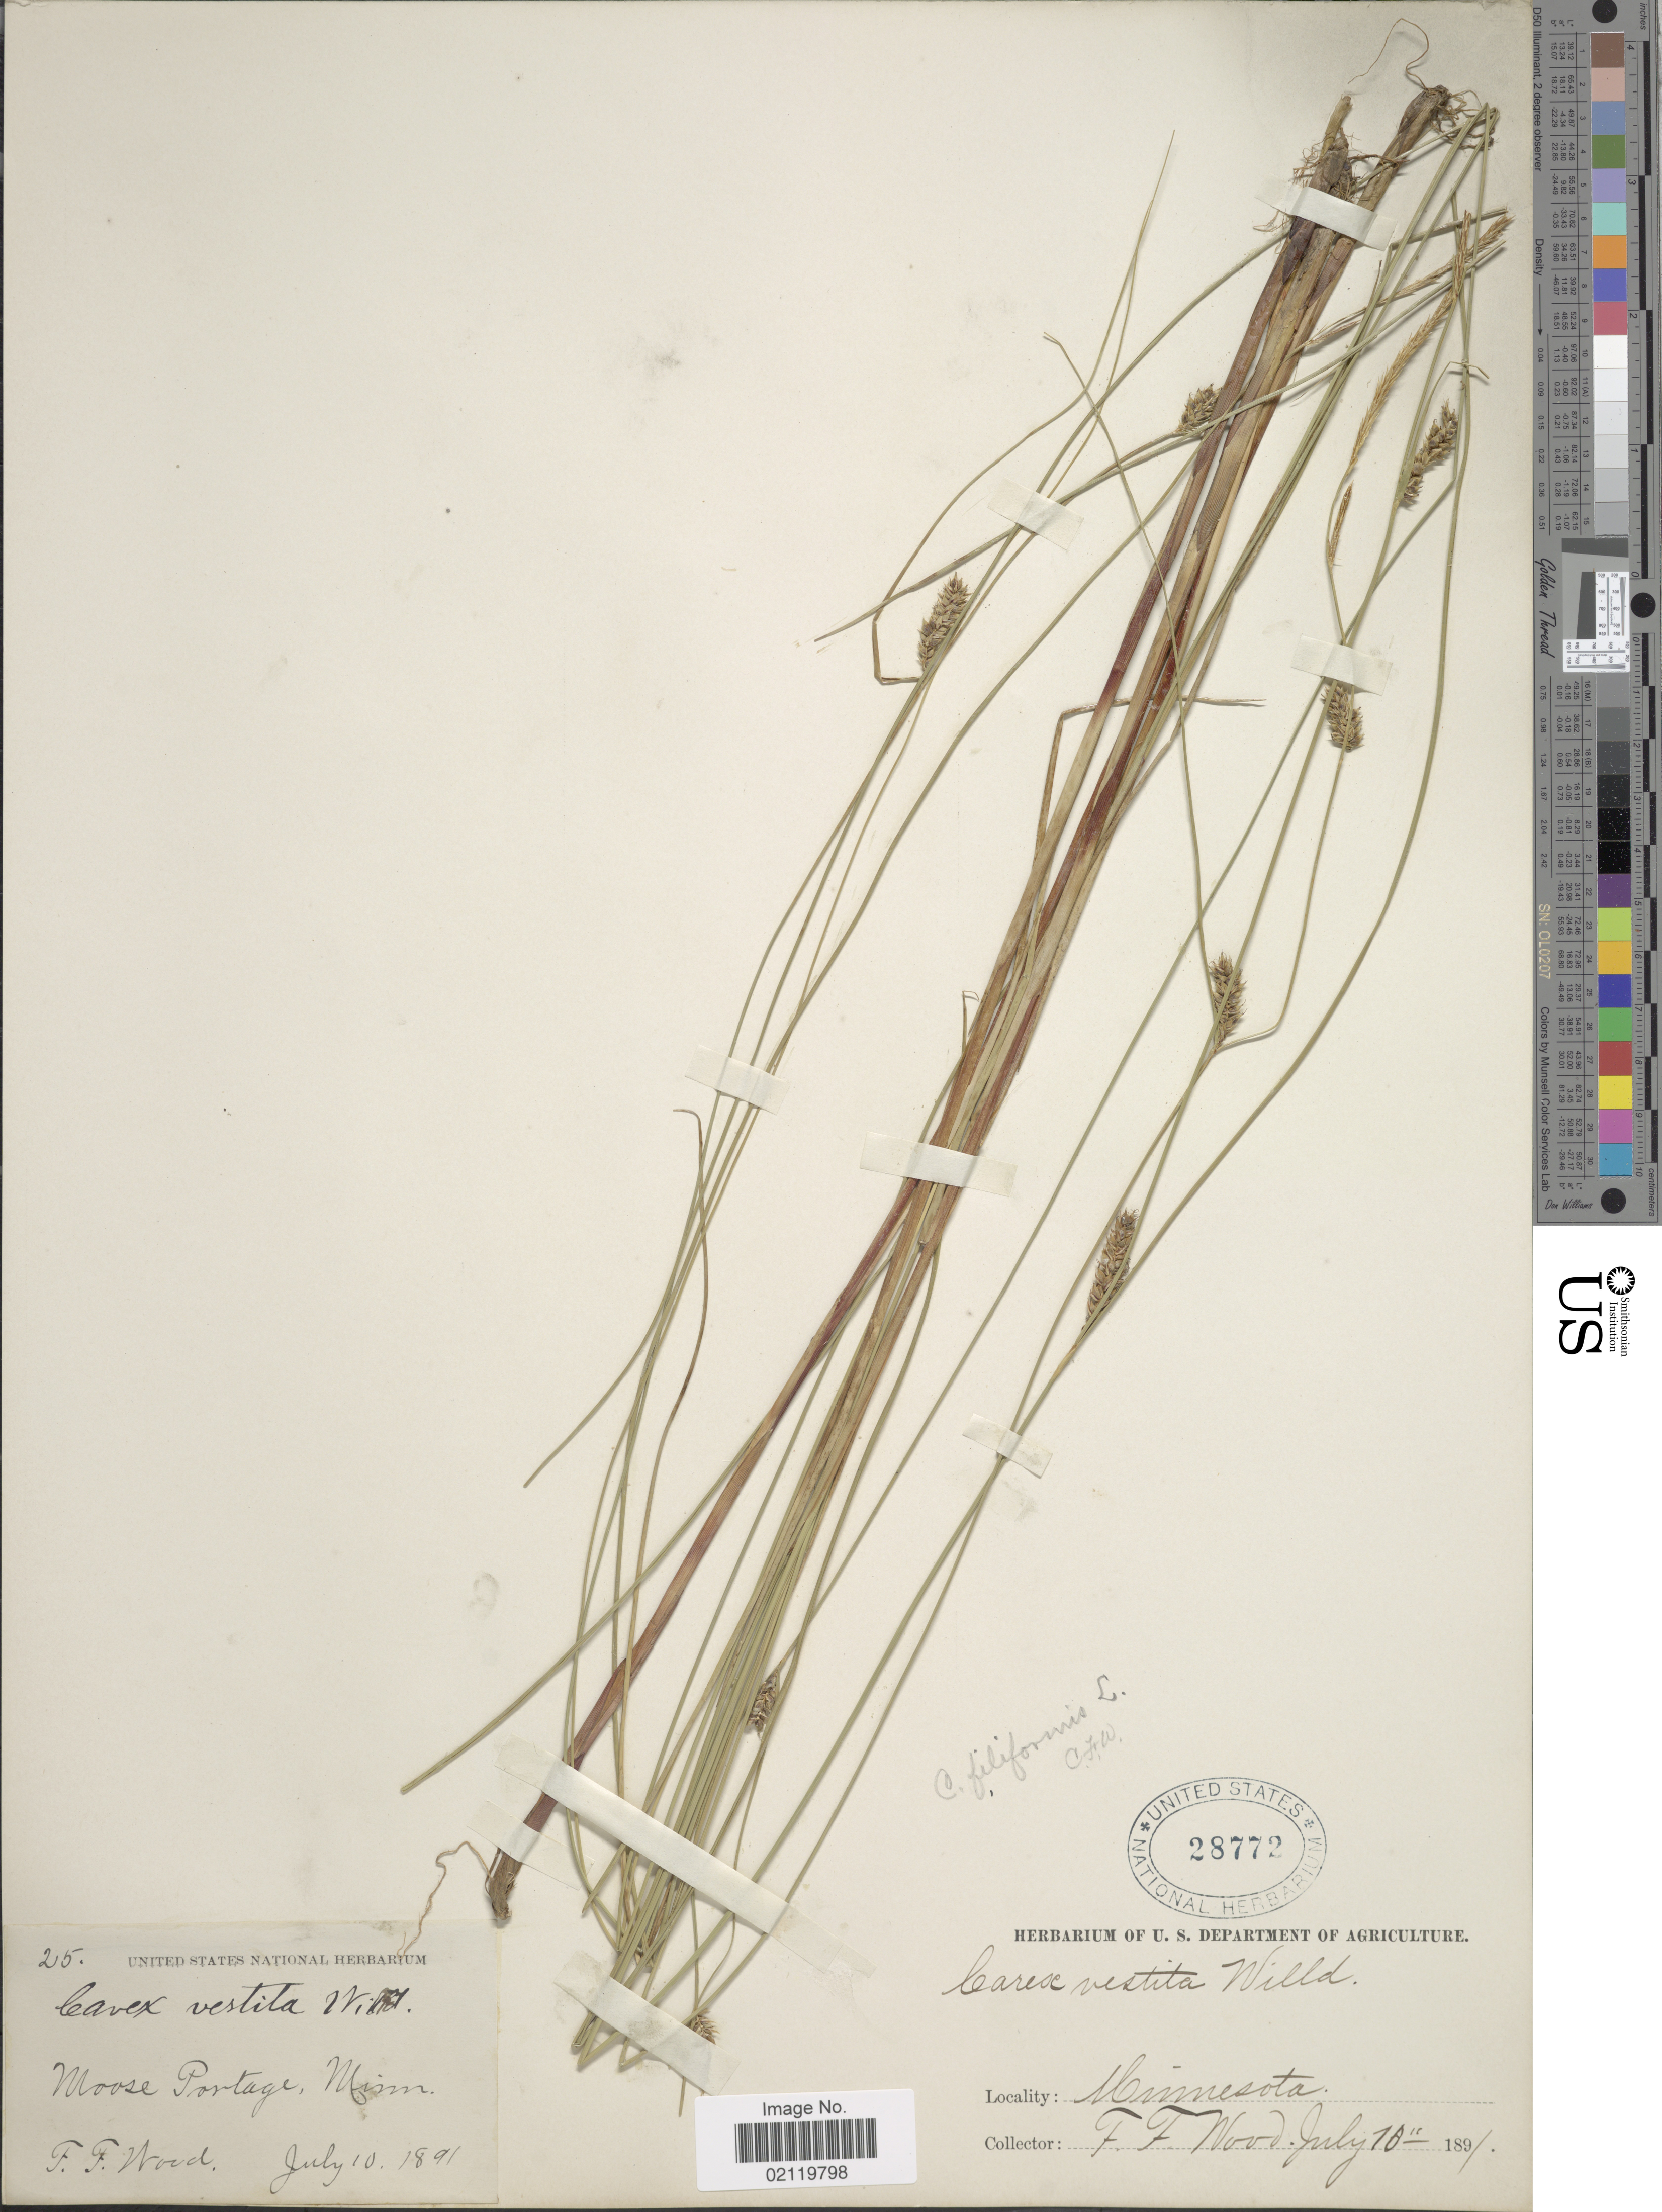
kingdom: Plantae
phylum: Tracheophyta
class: Liliopsida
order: Poales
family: Cyperaceae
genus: Carex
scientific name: Carex lasiocarpa var. americana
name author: Fernald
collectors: F. Wood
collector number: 25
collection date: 1891-07-10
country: United States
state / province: Minnesota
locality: Moose Portage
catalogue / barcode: US 28772